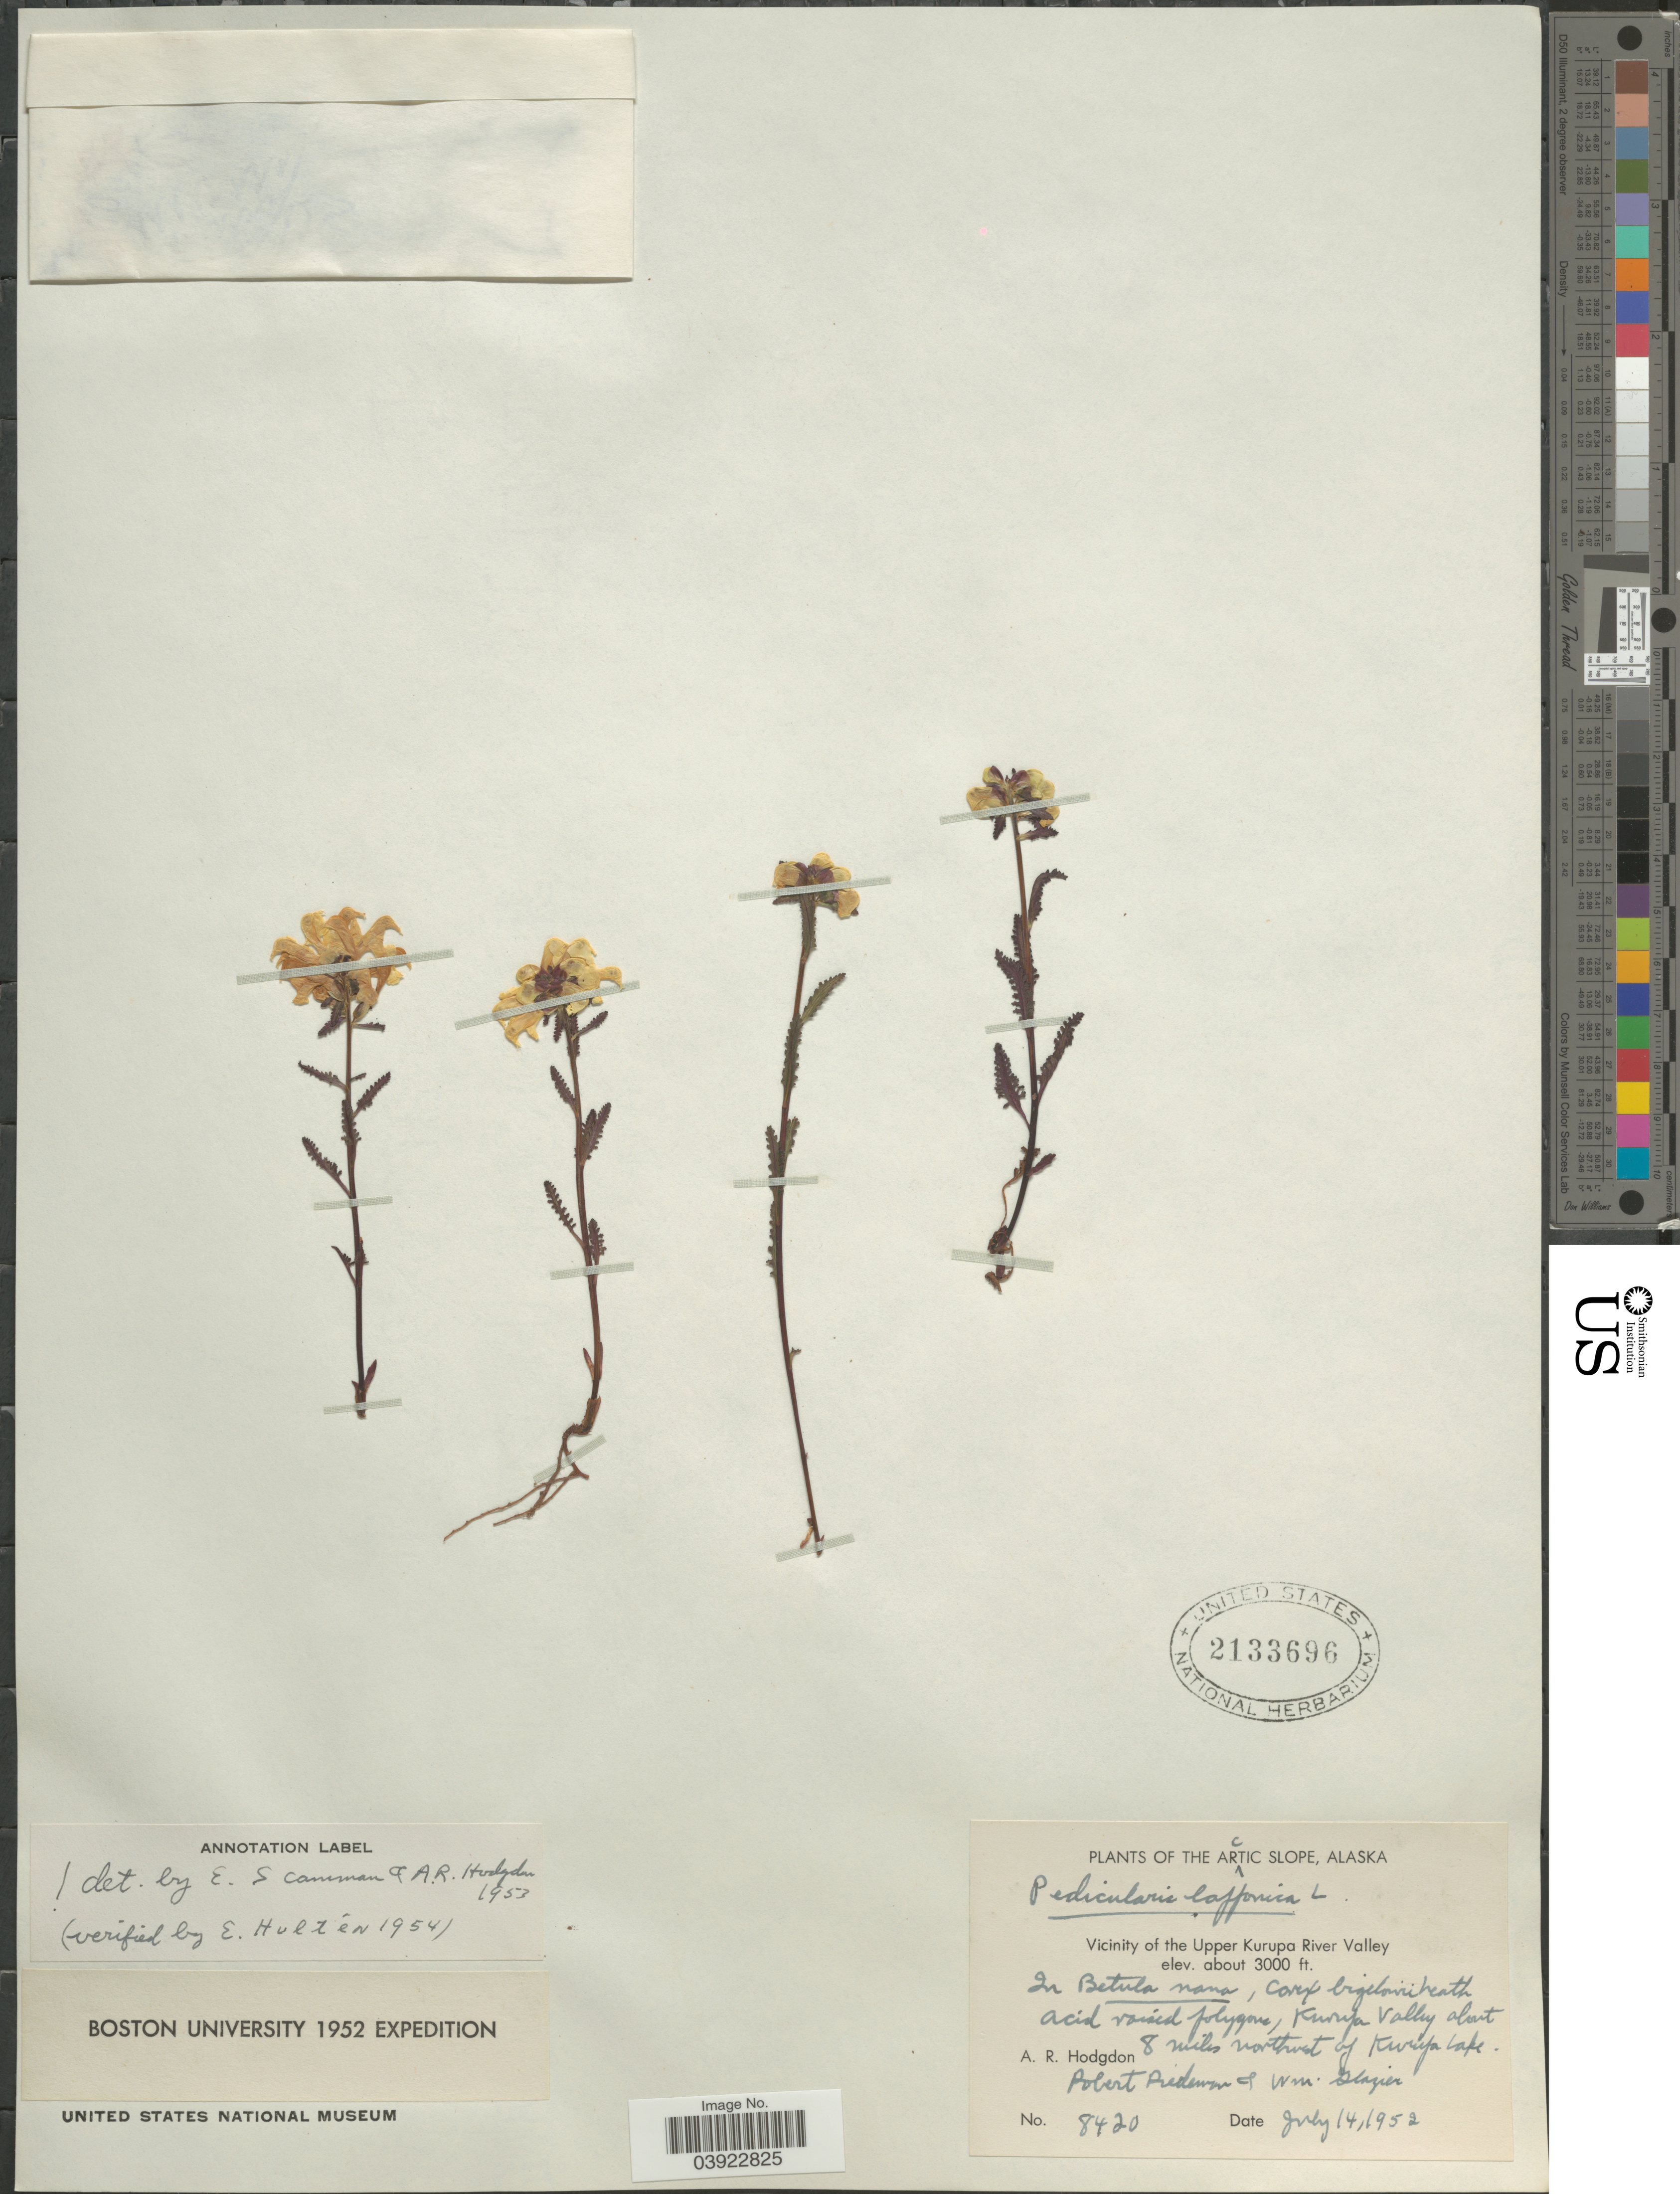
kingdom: Plantae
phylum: Tracheophyta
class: Magnoliopsida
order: Lamiales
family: Orobanchaceae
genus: Pedicularis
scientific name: Pedicularis lapponica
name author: L.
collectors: A. R. Hodgdon, R. Riedeman & W. Glazier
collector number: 8420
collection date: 1952-07-14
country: United States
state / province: Alaska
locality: Arctic Slope. Vicinity of the Upper Kurupa River Valley. Kurupa Valley about 8 miles northwest of Kurupa Lake.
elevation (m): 914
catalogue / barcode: US 2133696